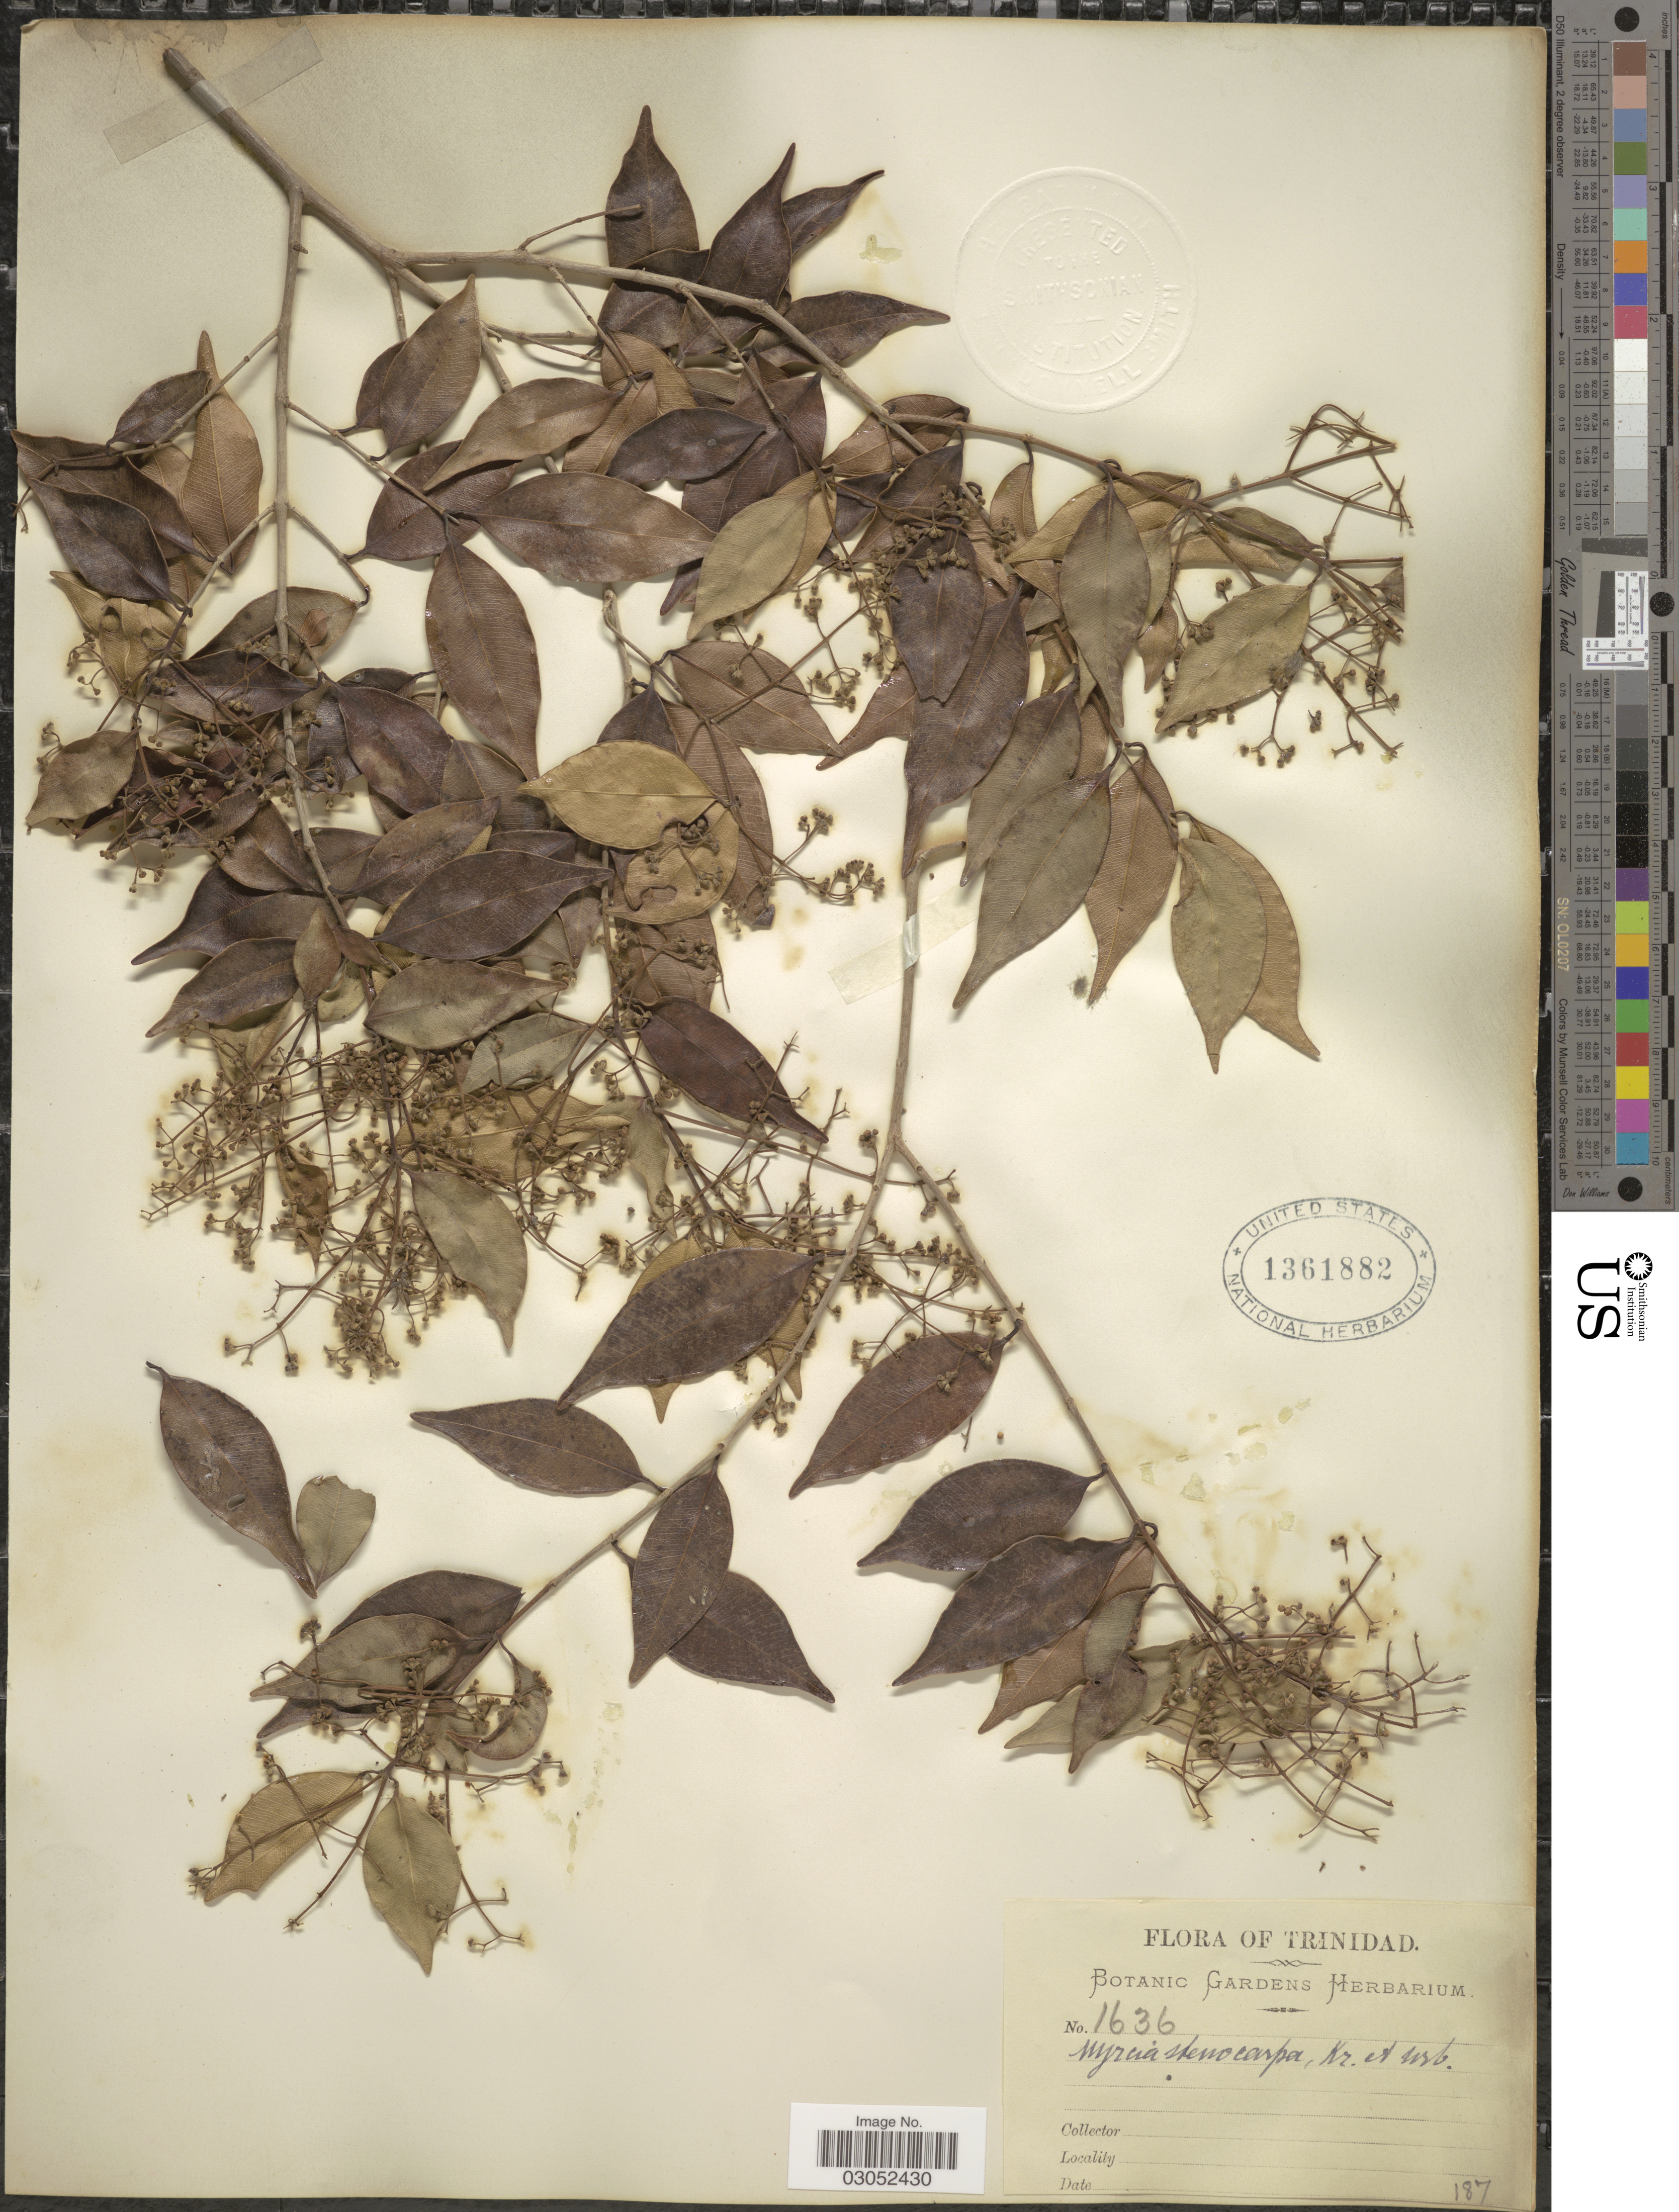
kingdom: Plantae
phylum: Tracheophyta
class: Magnoliopsida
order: Myrtales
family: Myrtaceae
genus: Myrcia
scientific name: Myrcia stenocarpa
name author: Krug & Urb.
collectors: Botanic Gardens Herbarium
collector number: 1636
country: Trinidad and Tobago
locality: Trinidad.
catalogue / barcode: US 1361882